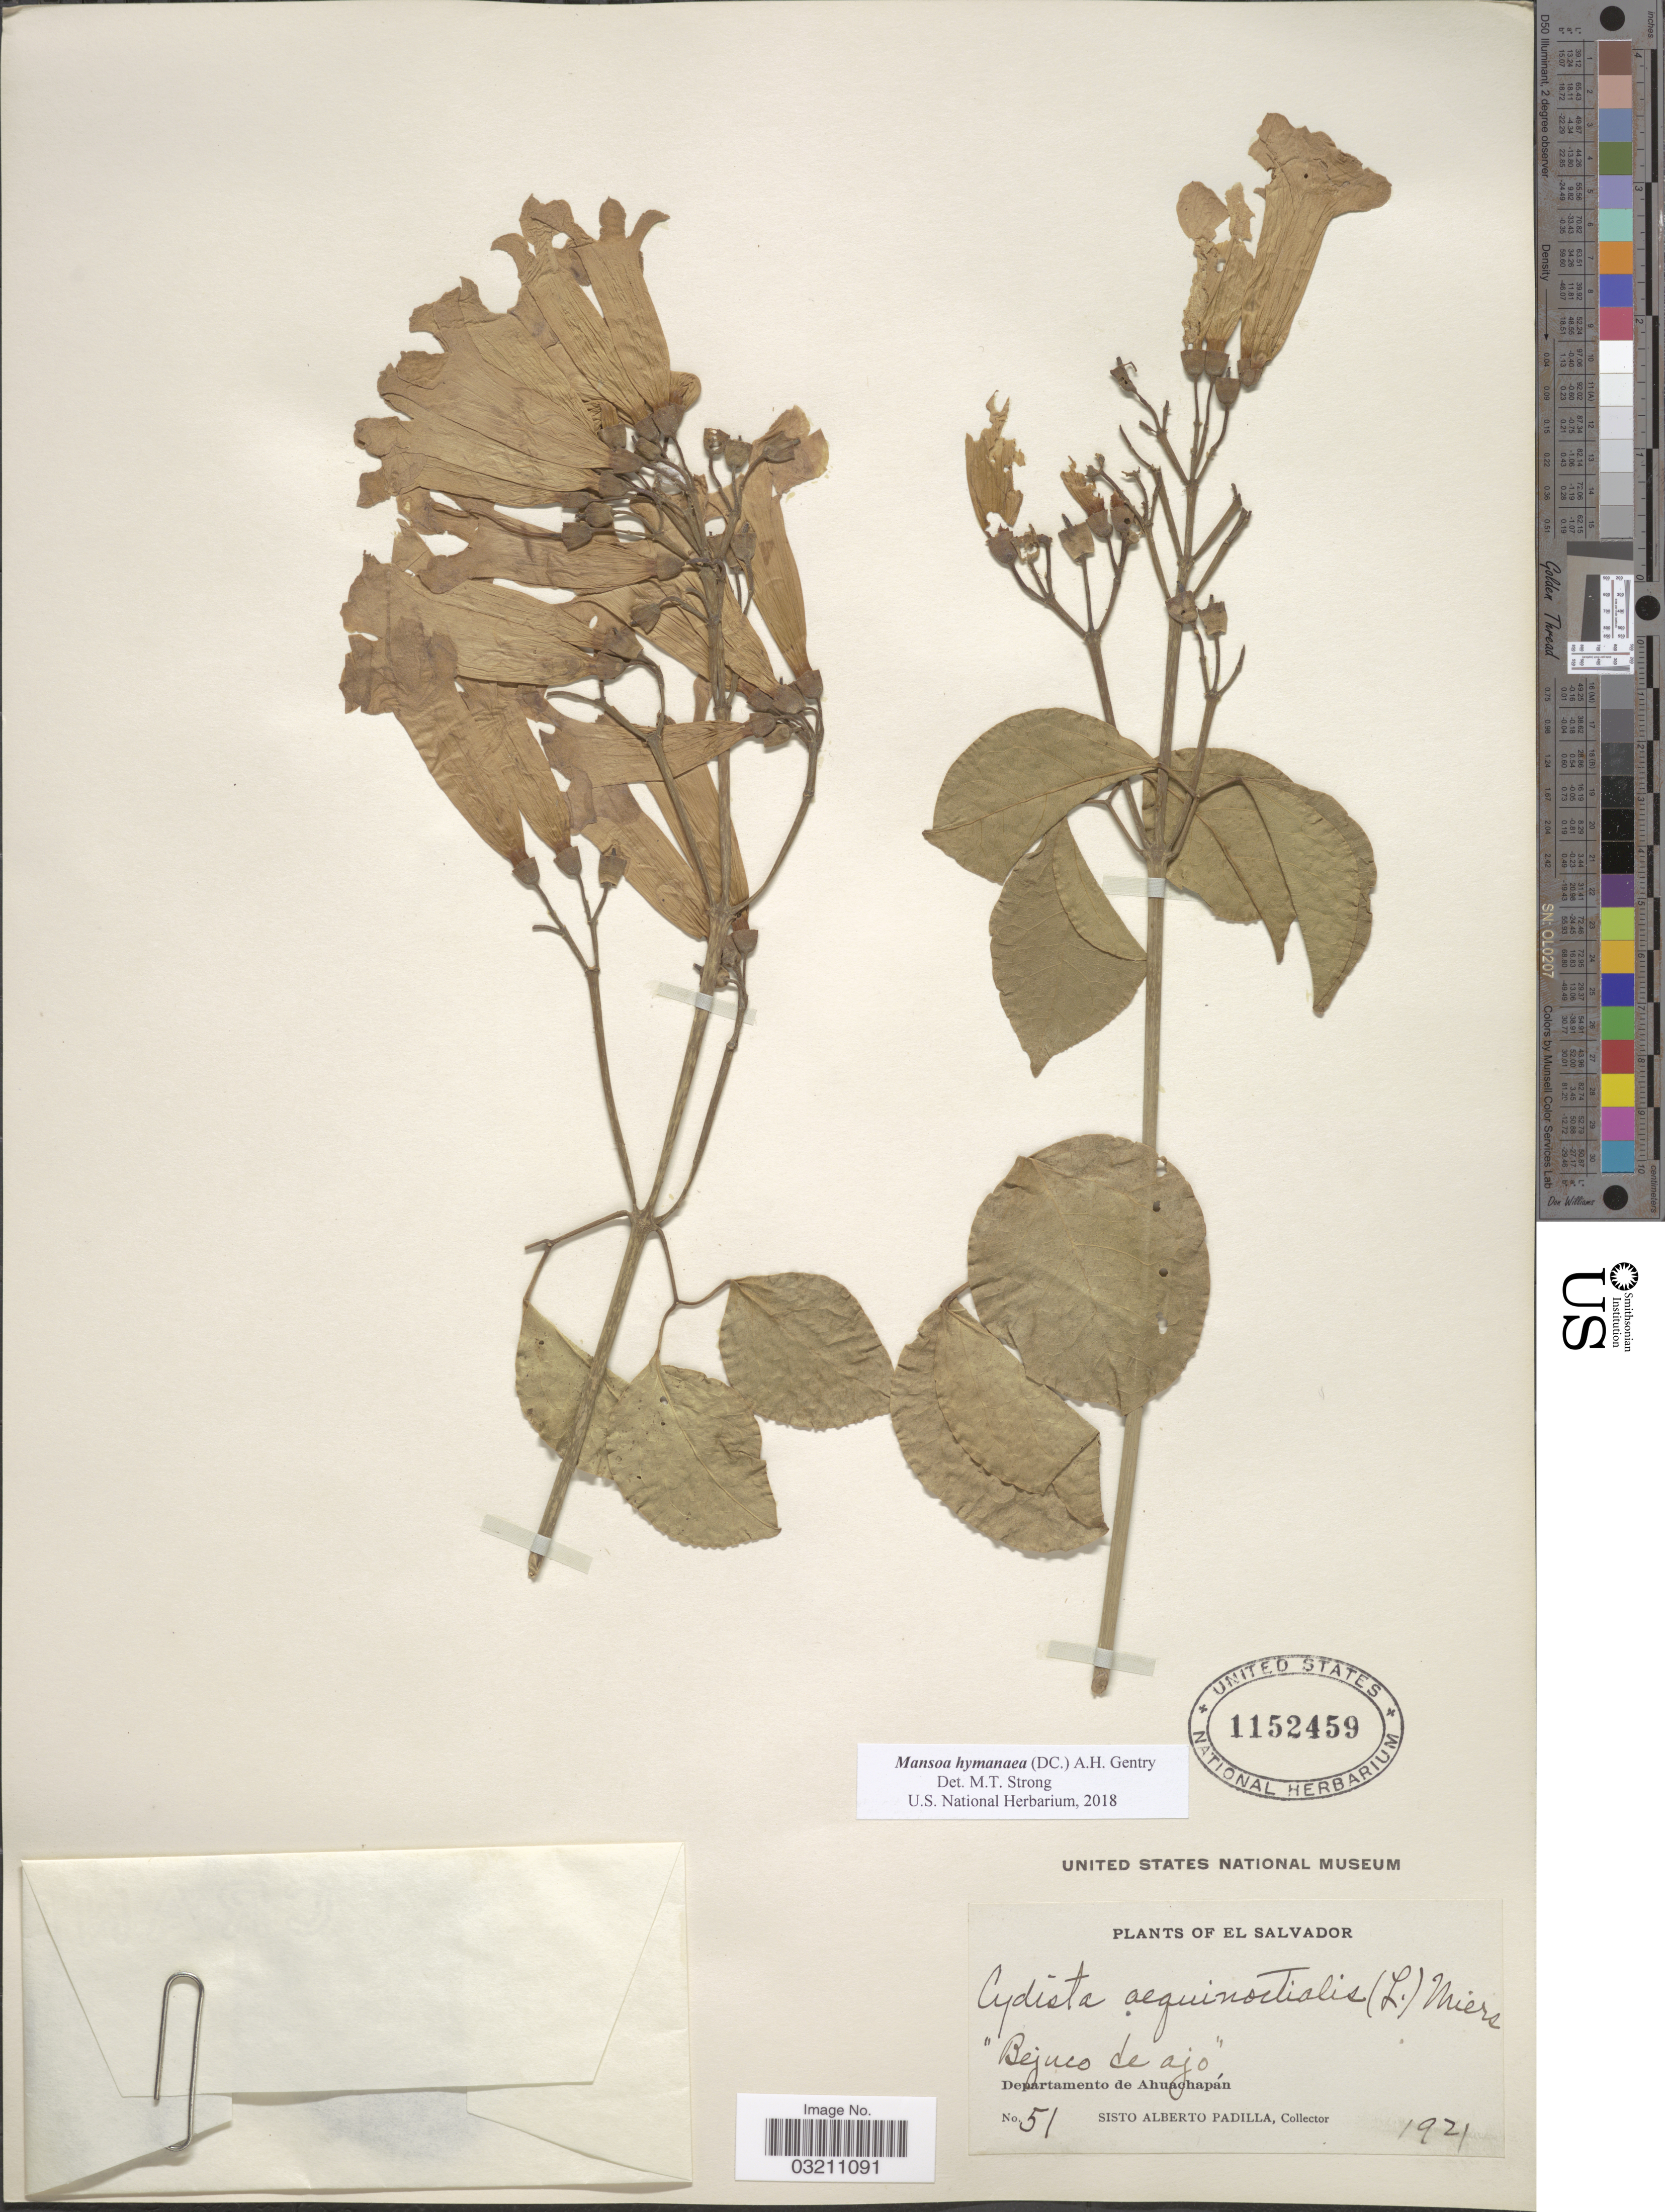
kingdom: Plantae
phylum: Tracheophyta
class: Magnoliopsida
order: Lamiales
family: Bignoniaceae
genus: Mansoa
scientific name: Mansoa hymenaea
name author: (DC.) A.H. Gentry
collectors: S. A. Padilla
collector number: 51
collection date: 1921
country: El Salvador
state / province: Ahuachapan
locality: Departamento de Ahuachapán.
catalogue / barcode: US 1152459